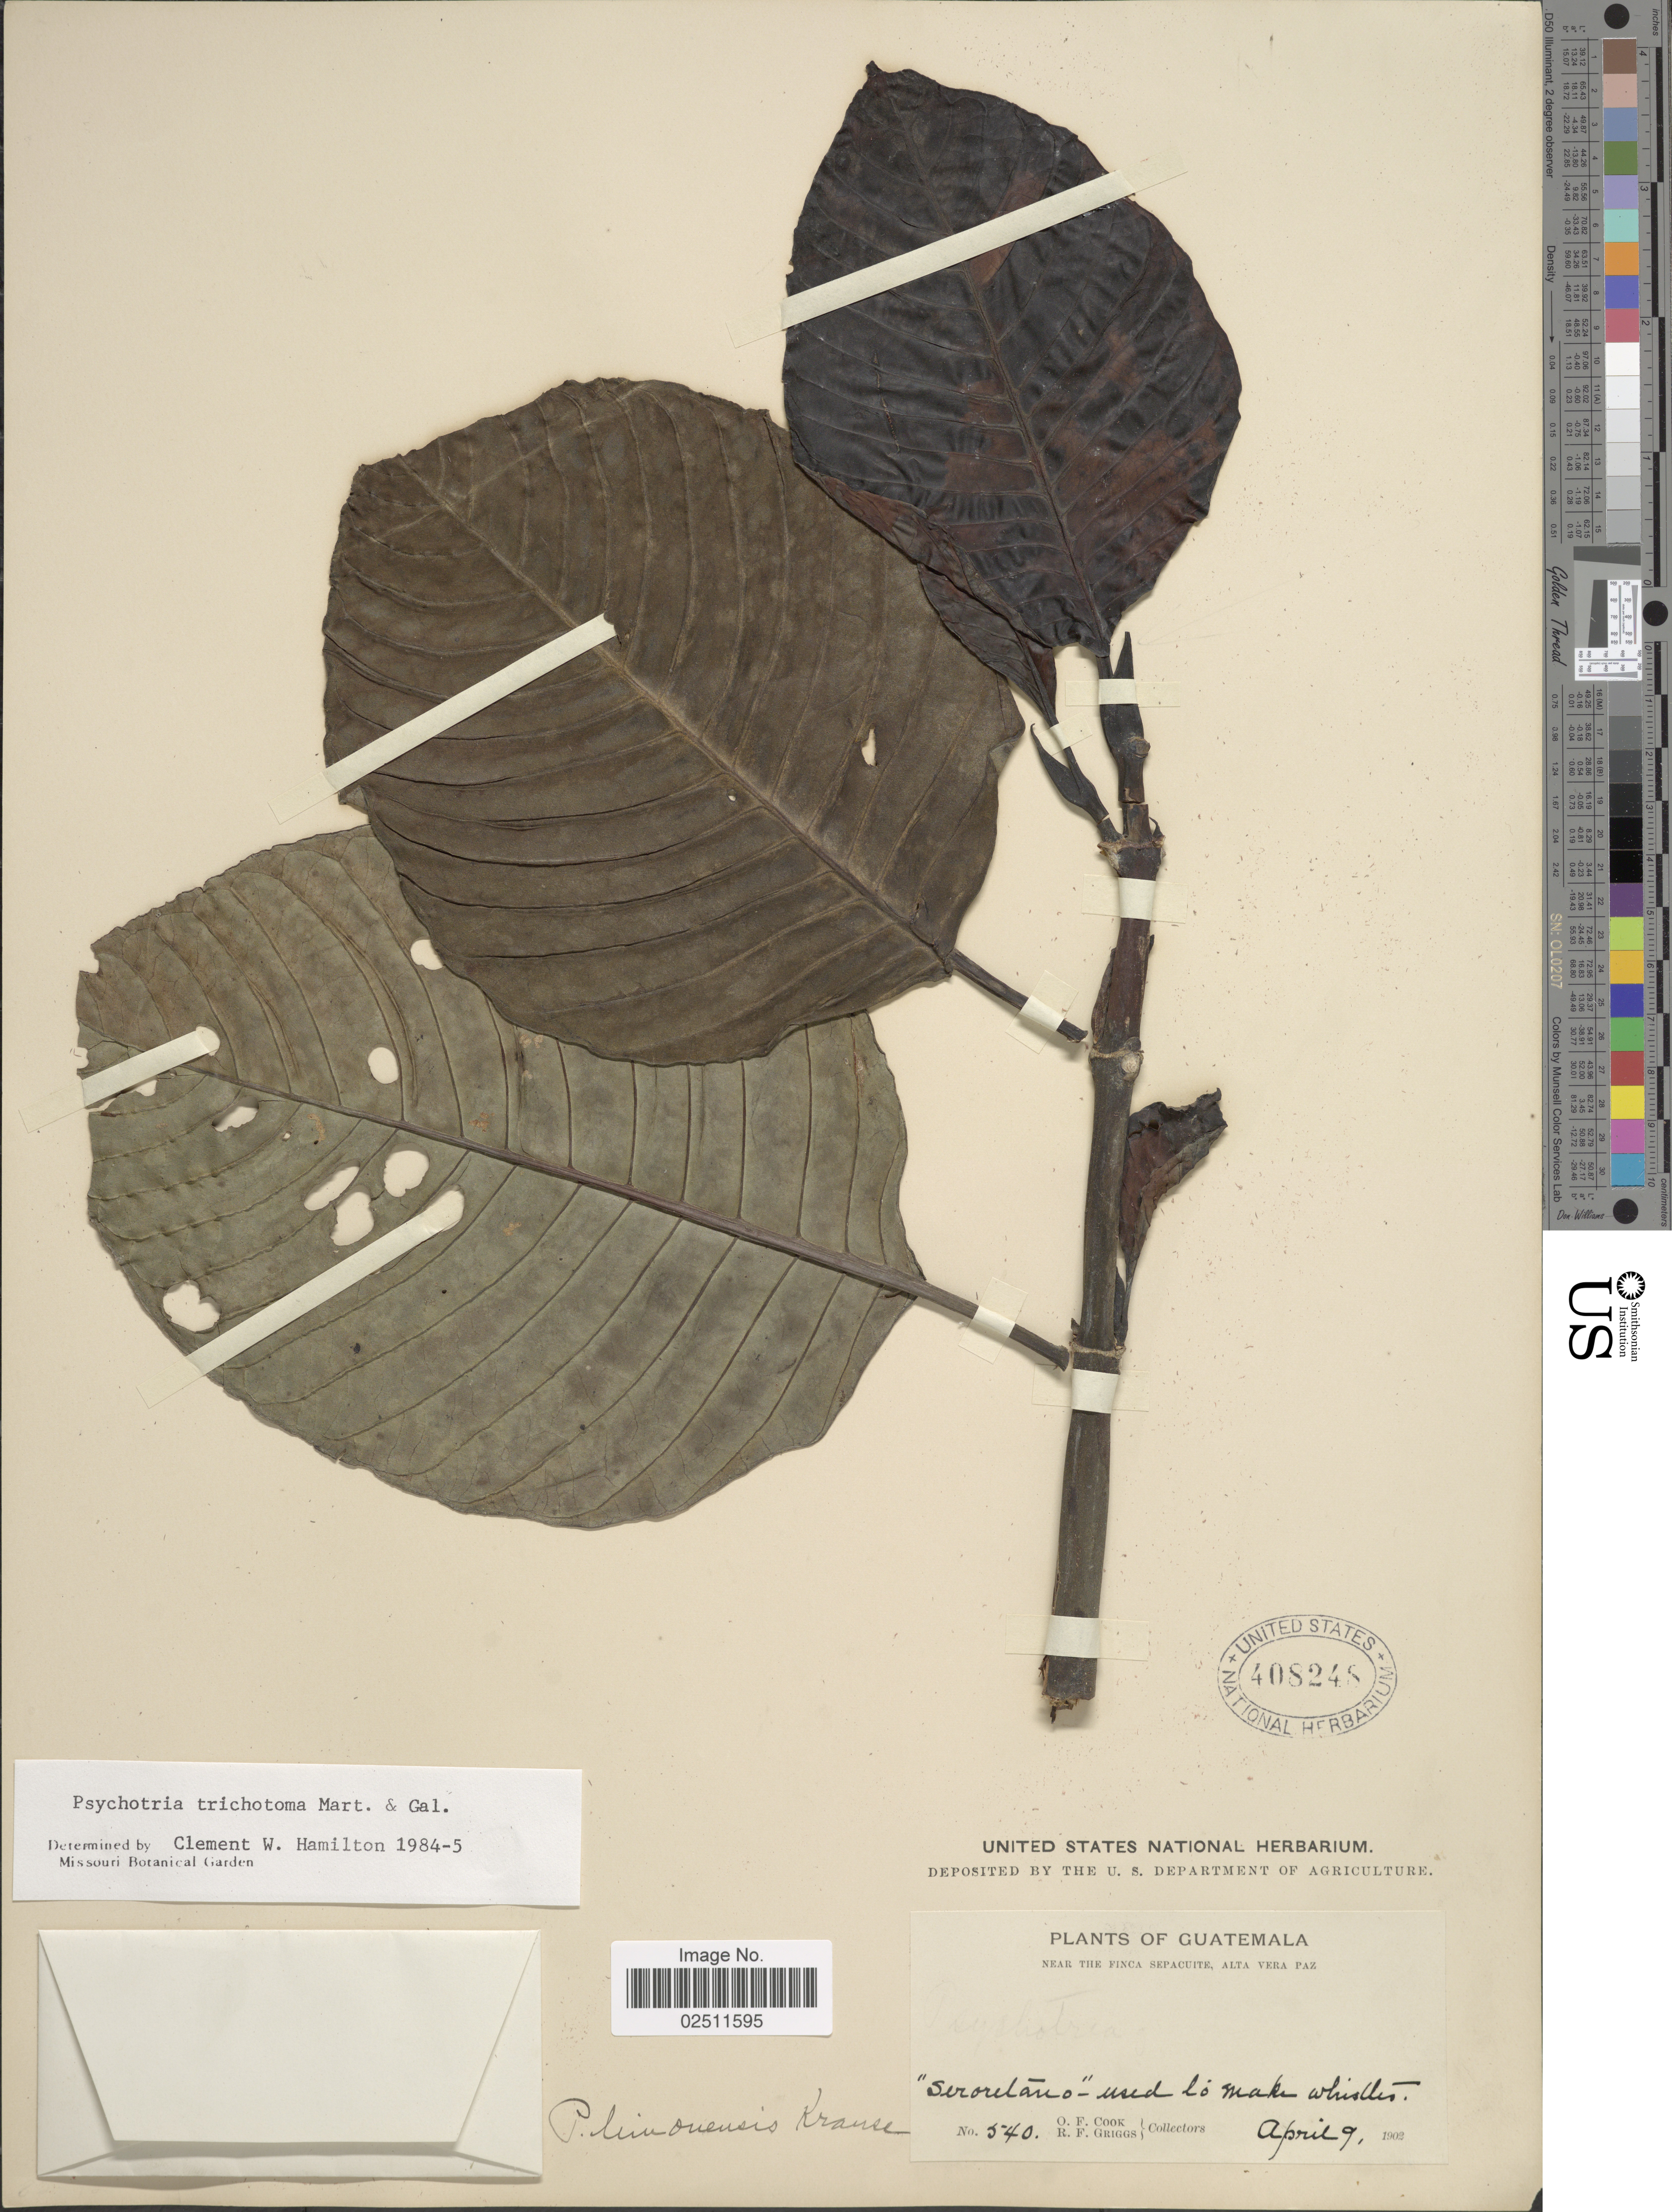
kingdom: Plantae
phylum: Tracheophyta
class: Magnoliopsida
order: Gentianales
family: Rubiaceae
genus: Psychotria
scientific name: Psychotria trichotoma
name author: M. Martens & Galeotti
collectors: O. F. Cook & R. F. Griggs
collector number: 540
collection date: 1902-04-09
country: Guatemala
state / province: Alta Verapaz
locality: Near the Finca Sepacuite. "Serorelano"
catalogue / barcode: US 408248